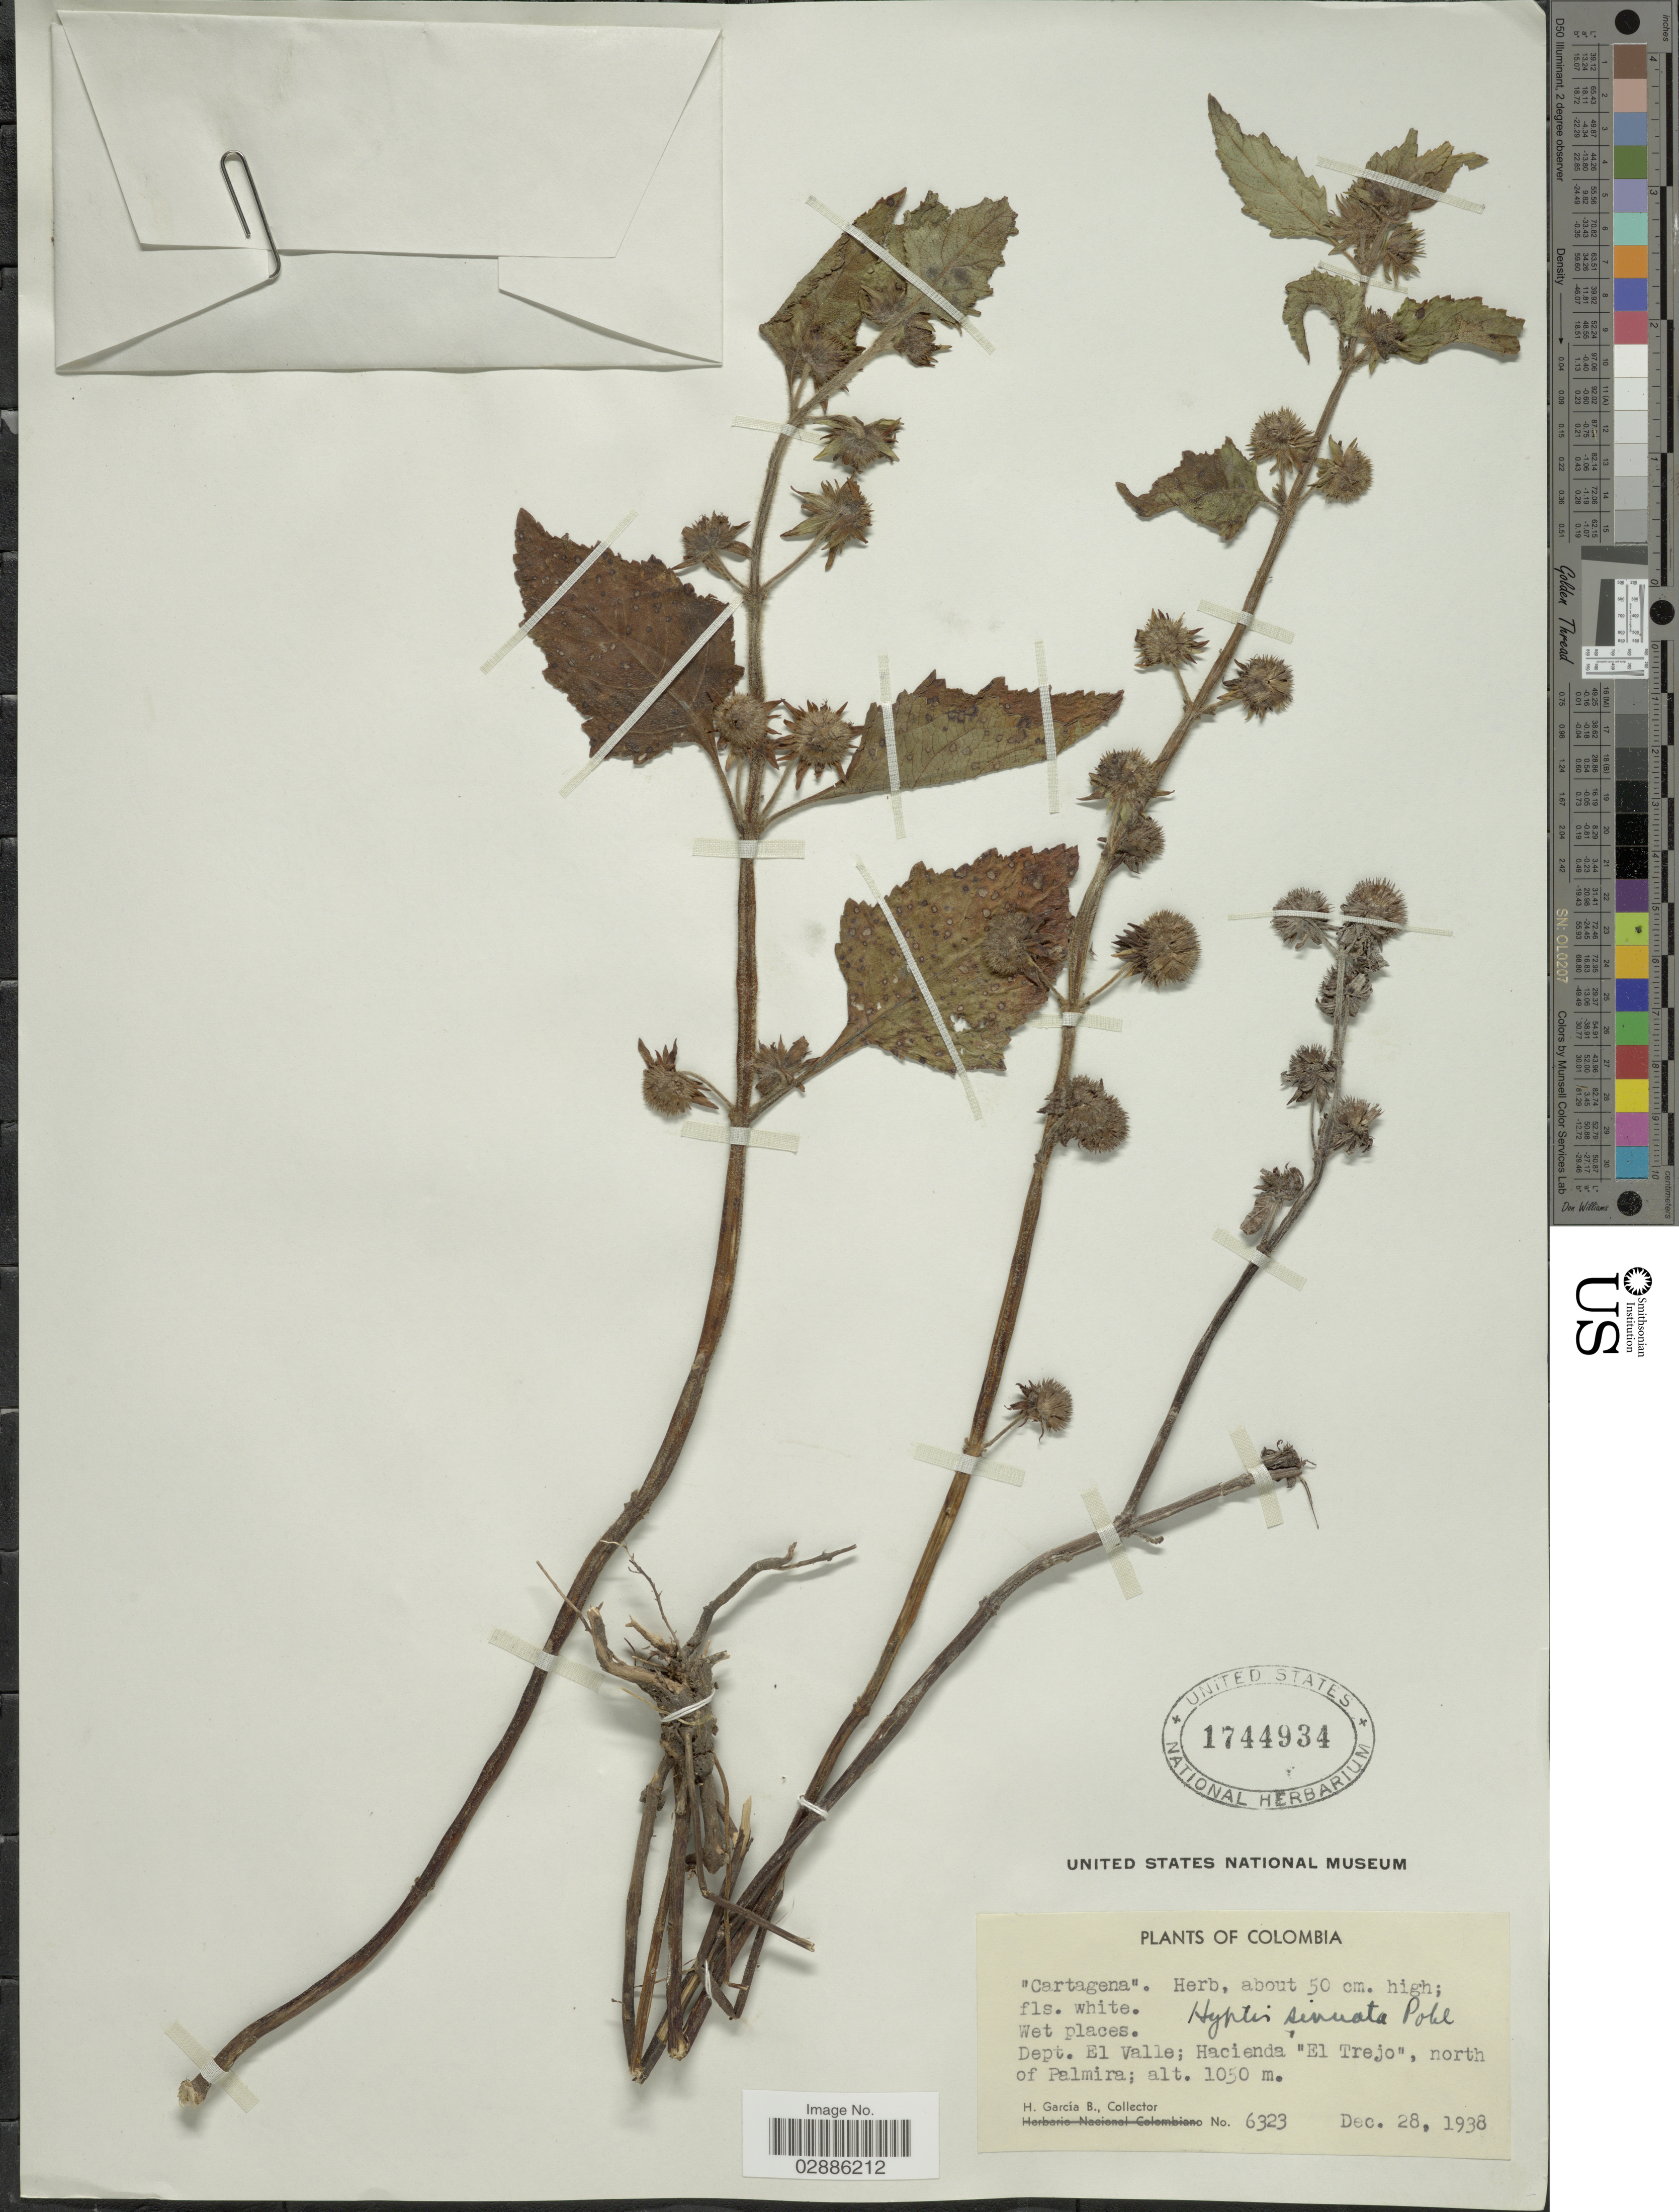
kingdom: Plantae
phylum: Tracheophyta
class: Magnoliopsida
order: Lamiales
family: Lamiaceae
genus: Hyptis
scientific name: Hyptis sinuata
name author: Pohl ex Benth.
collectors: H. García B.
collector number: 6323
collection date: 1938-12-28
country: Colombia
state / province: Valle del Cauca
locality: Dept. El Valle; Hacienda "El Trejo", north of Palmira.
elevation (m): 1050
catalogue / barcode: US 1744934